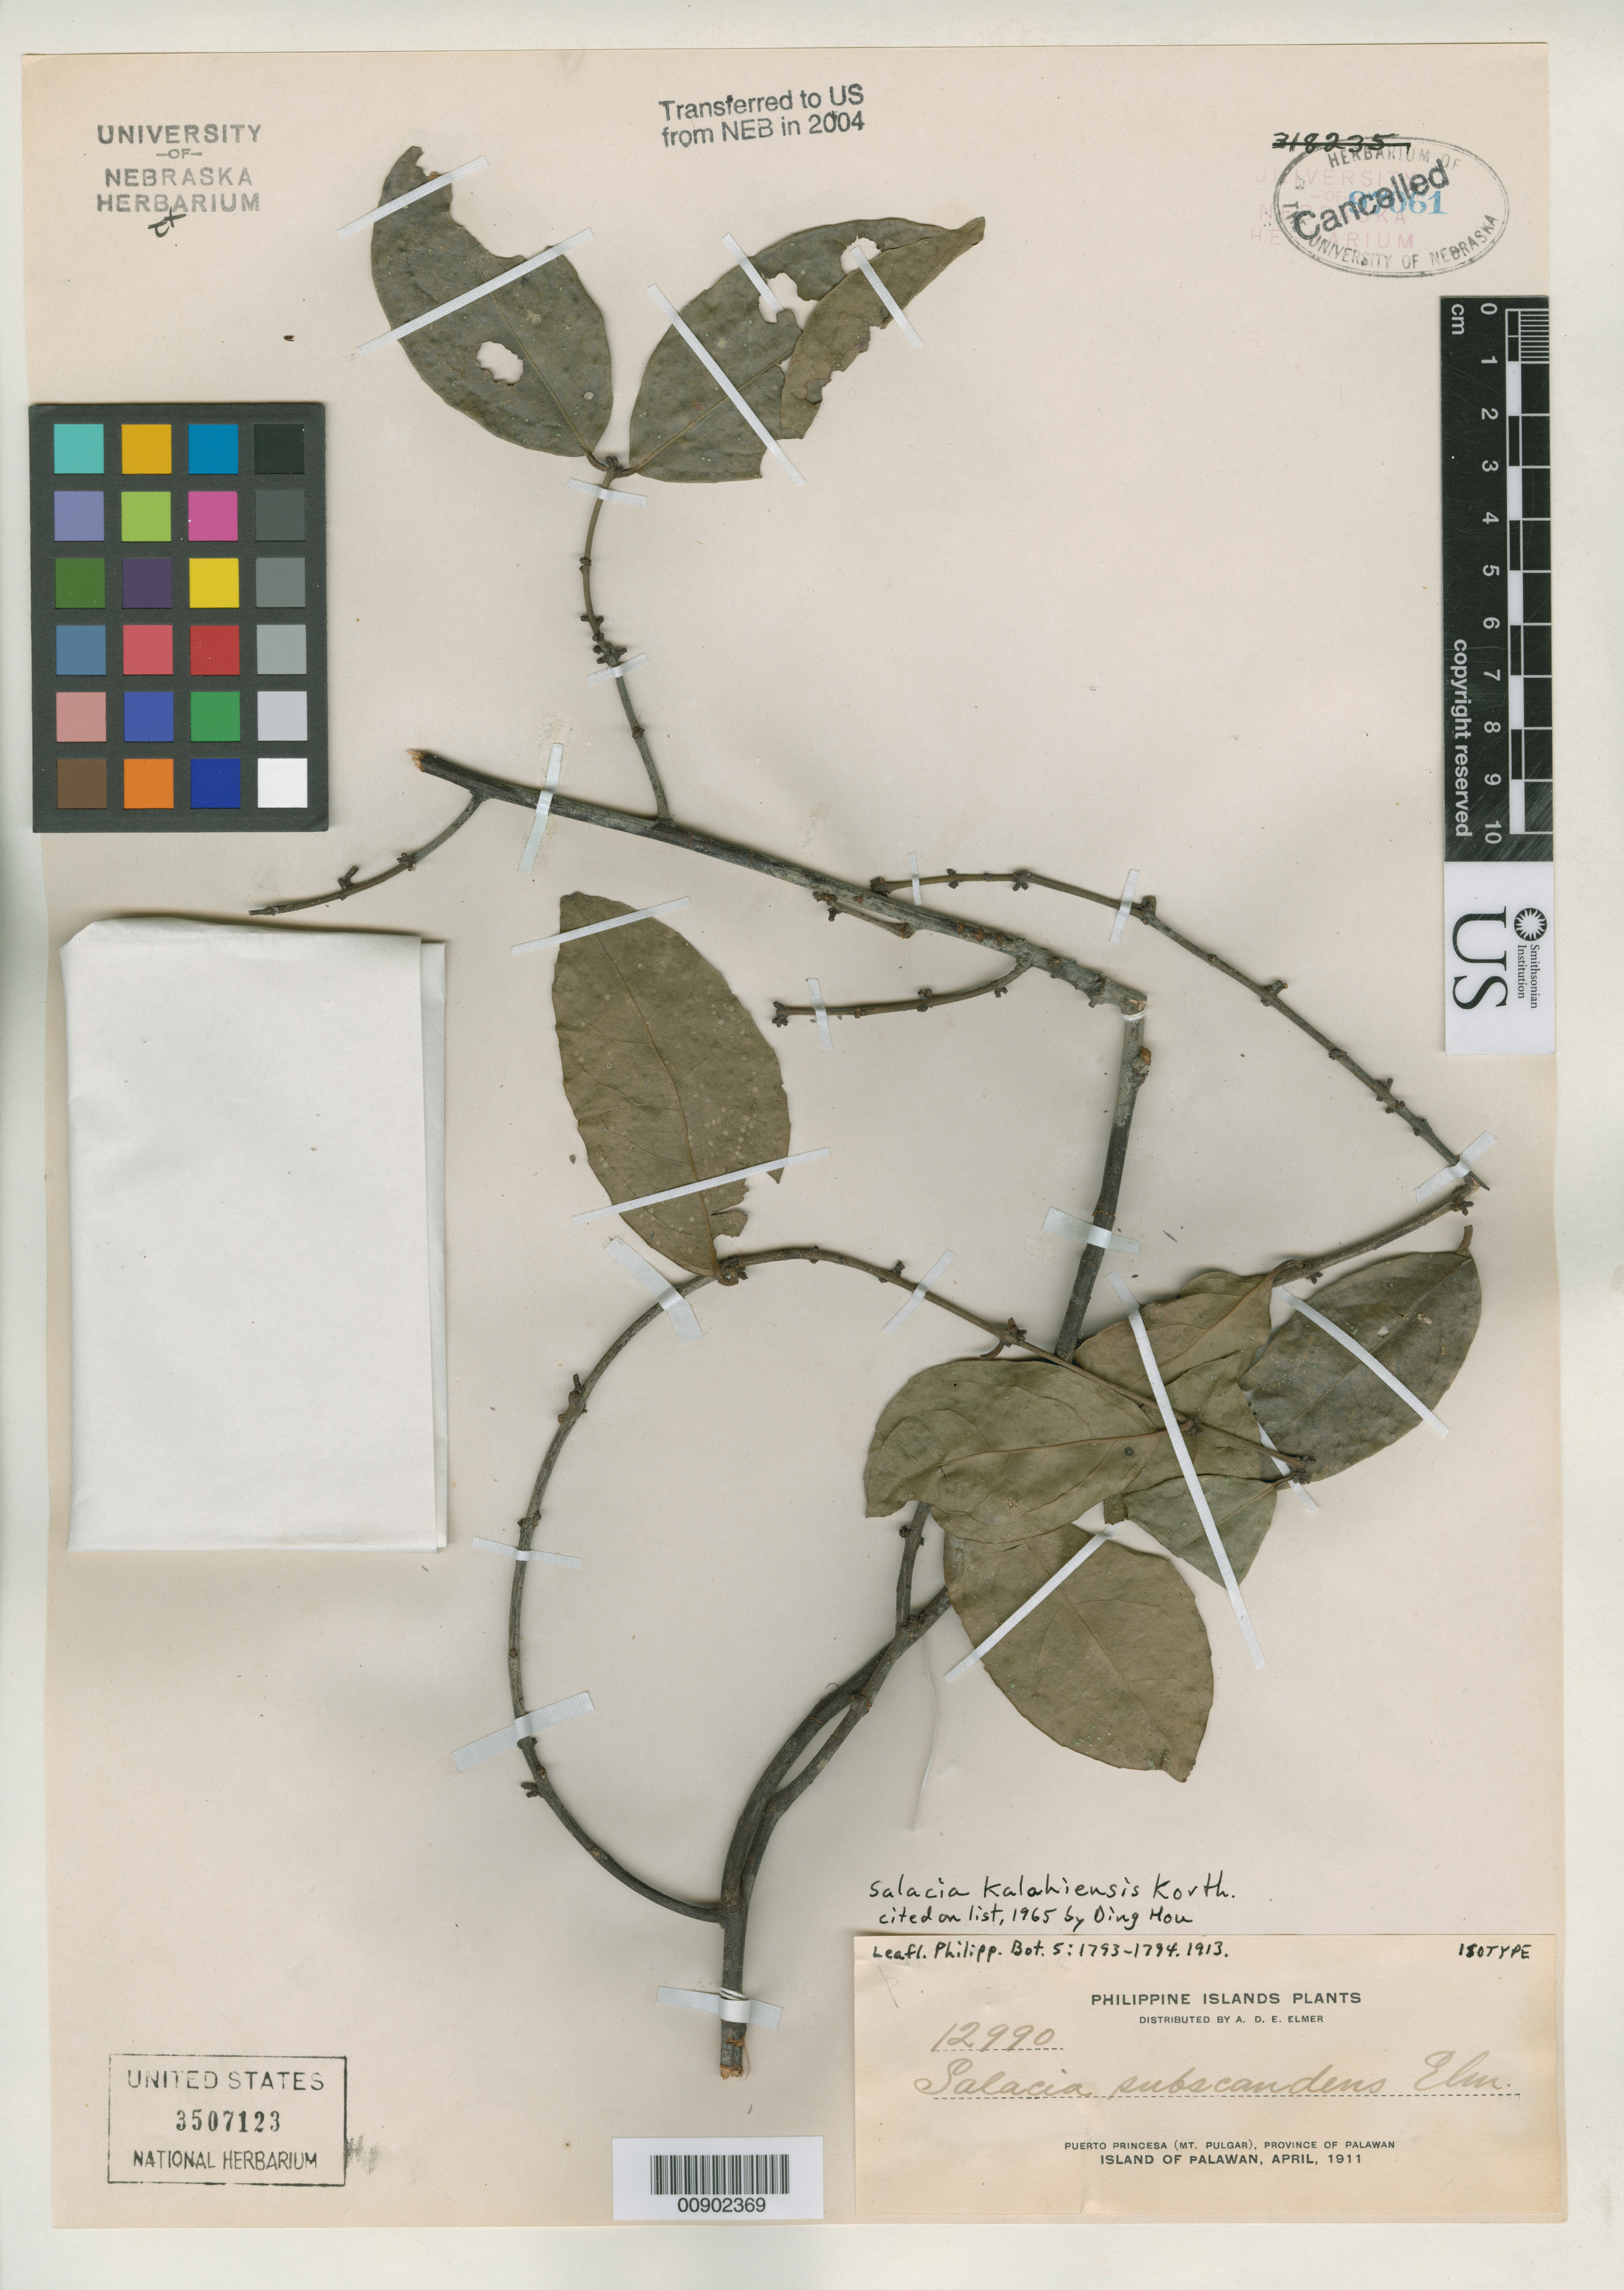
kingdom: Plantae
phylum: Tracheophyta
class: Magnoliopsida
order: Celastrales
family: Celastraceae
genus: Salacia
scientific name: Salacia subscandens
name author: Elmer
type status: Isotype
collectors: A. D. E. Elmer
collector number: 12990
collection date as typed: Apr 1911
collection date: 1911-04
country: Philippines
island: Palawan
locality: Puerto Princesa (Mt. Pulgar), Province of Palawan.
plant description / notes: Currently accepted name as cited on list by Ding Hou (1965).; Ex University of Nebraska Herbarium, transferred to US from NEB in 2004.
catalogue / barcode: US 3507123